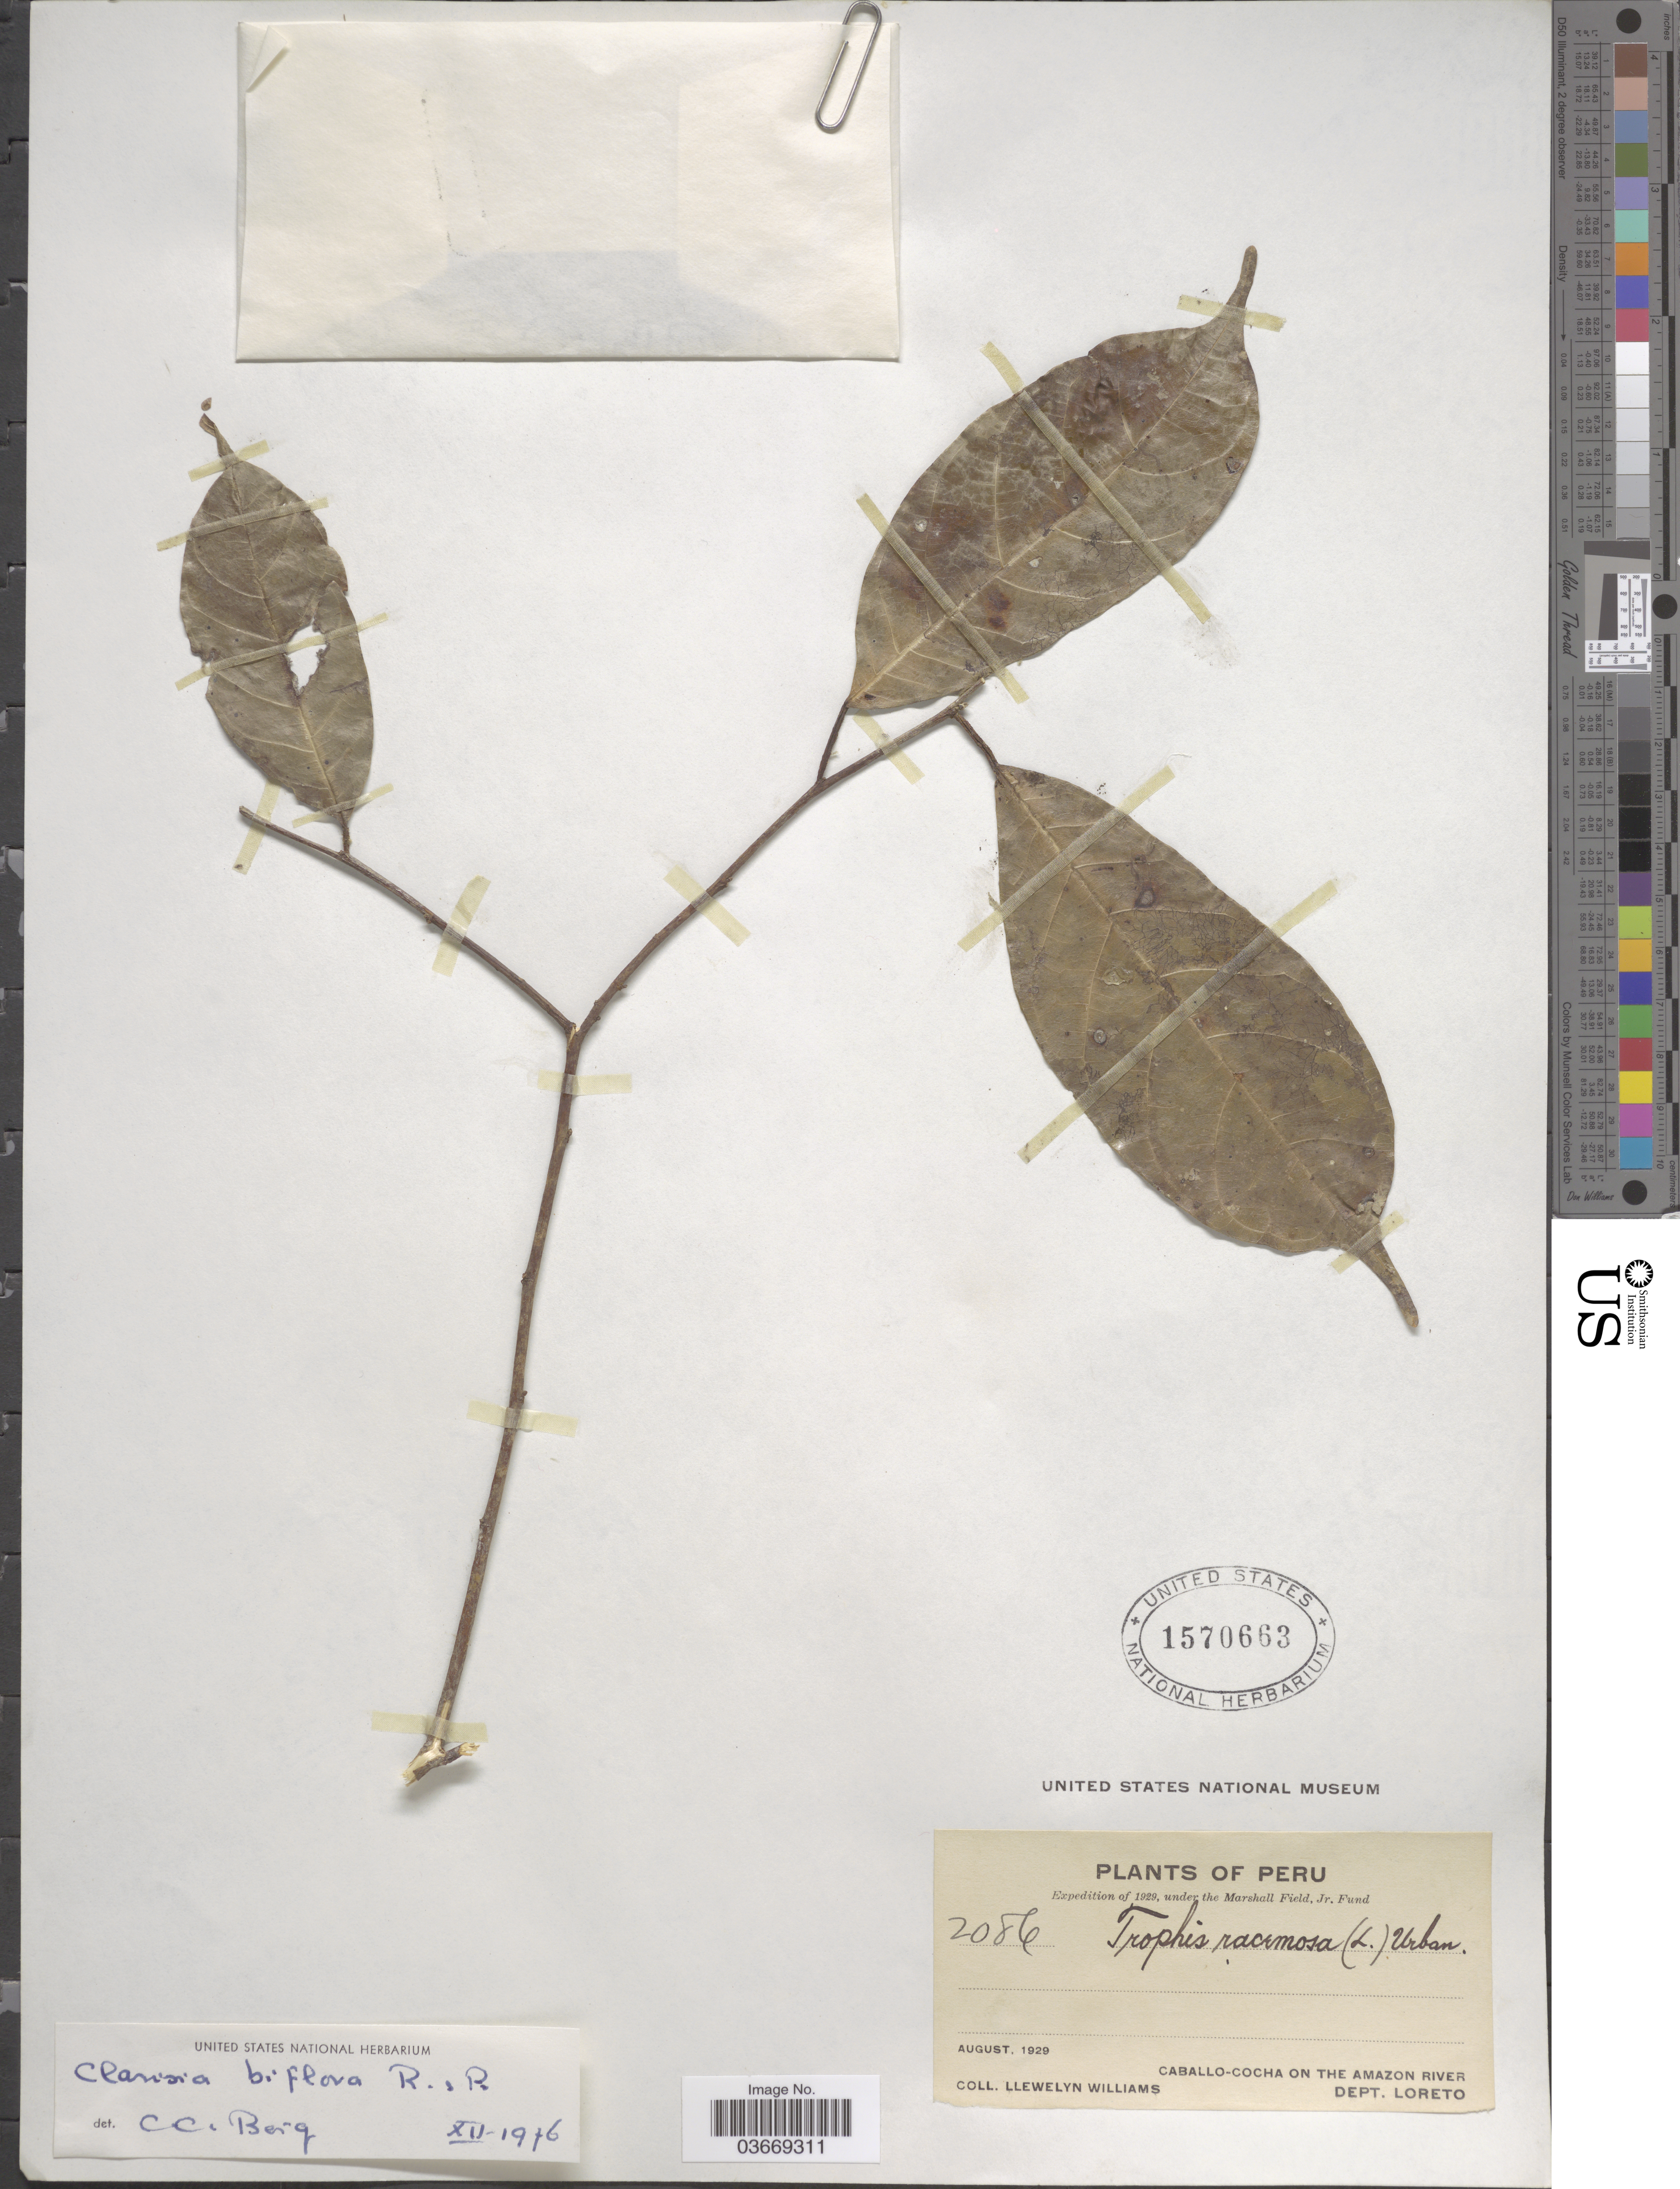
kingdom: Plantae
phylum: Tracheophyta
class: Magnoliopsida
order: Rosales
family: Moraceae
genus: Clarisia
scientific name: Clarisia biflora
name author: Ruiz & Pav.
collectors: Ll. Williams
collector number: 2086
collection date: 1929-08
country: Peru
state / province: Loreto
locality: Caballo - Cocha on the Amazon River, Dept. Loreto.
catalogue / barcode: US 1570663